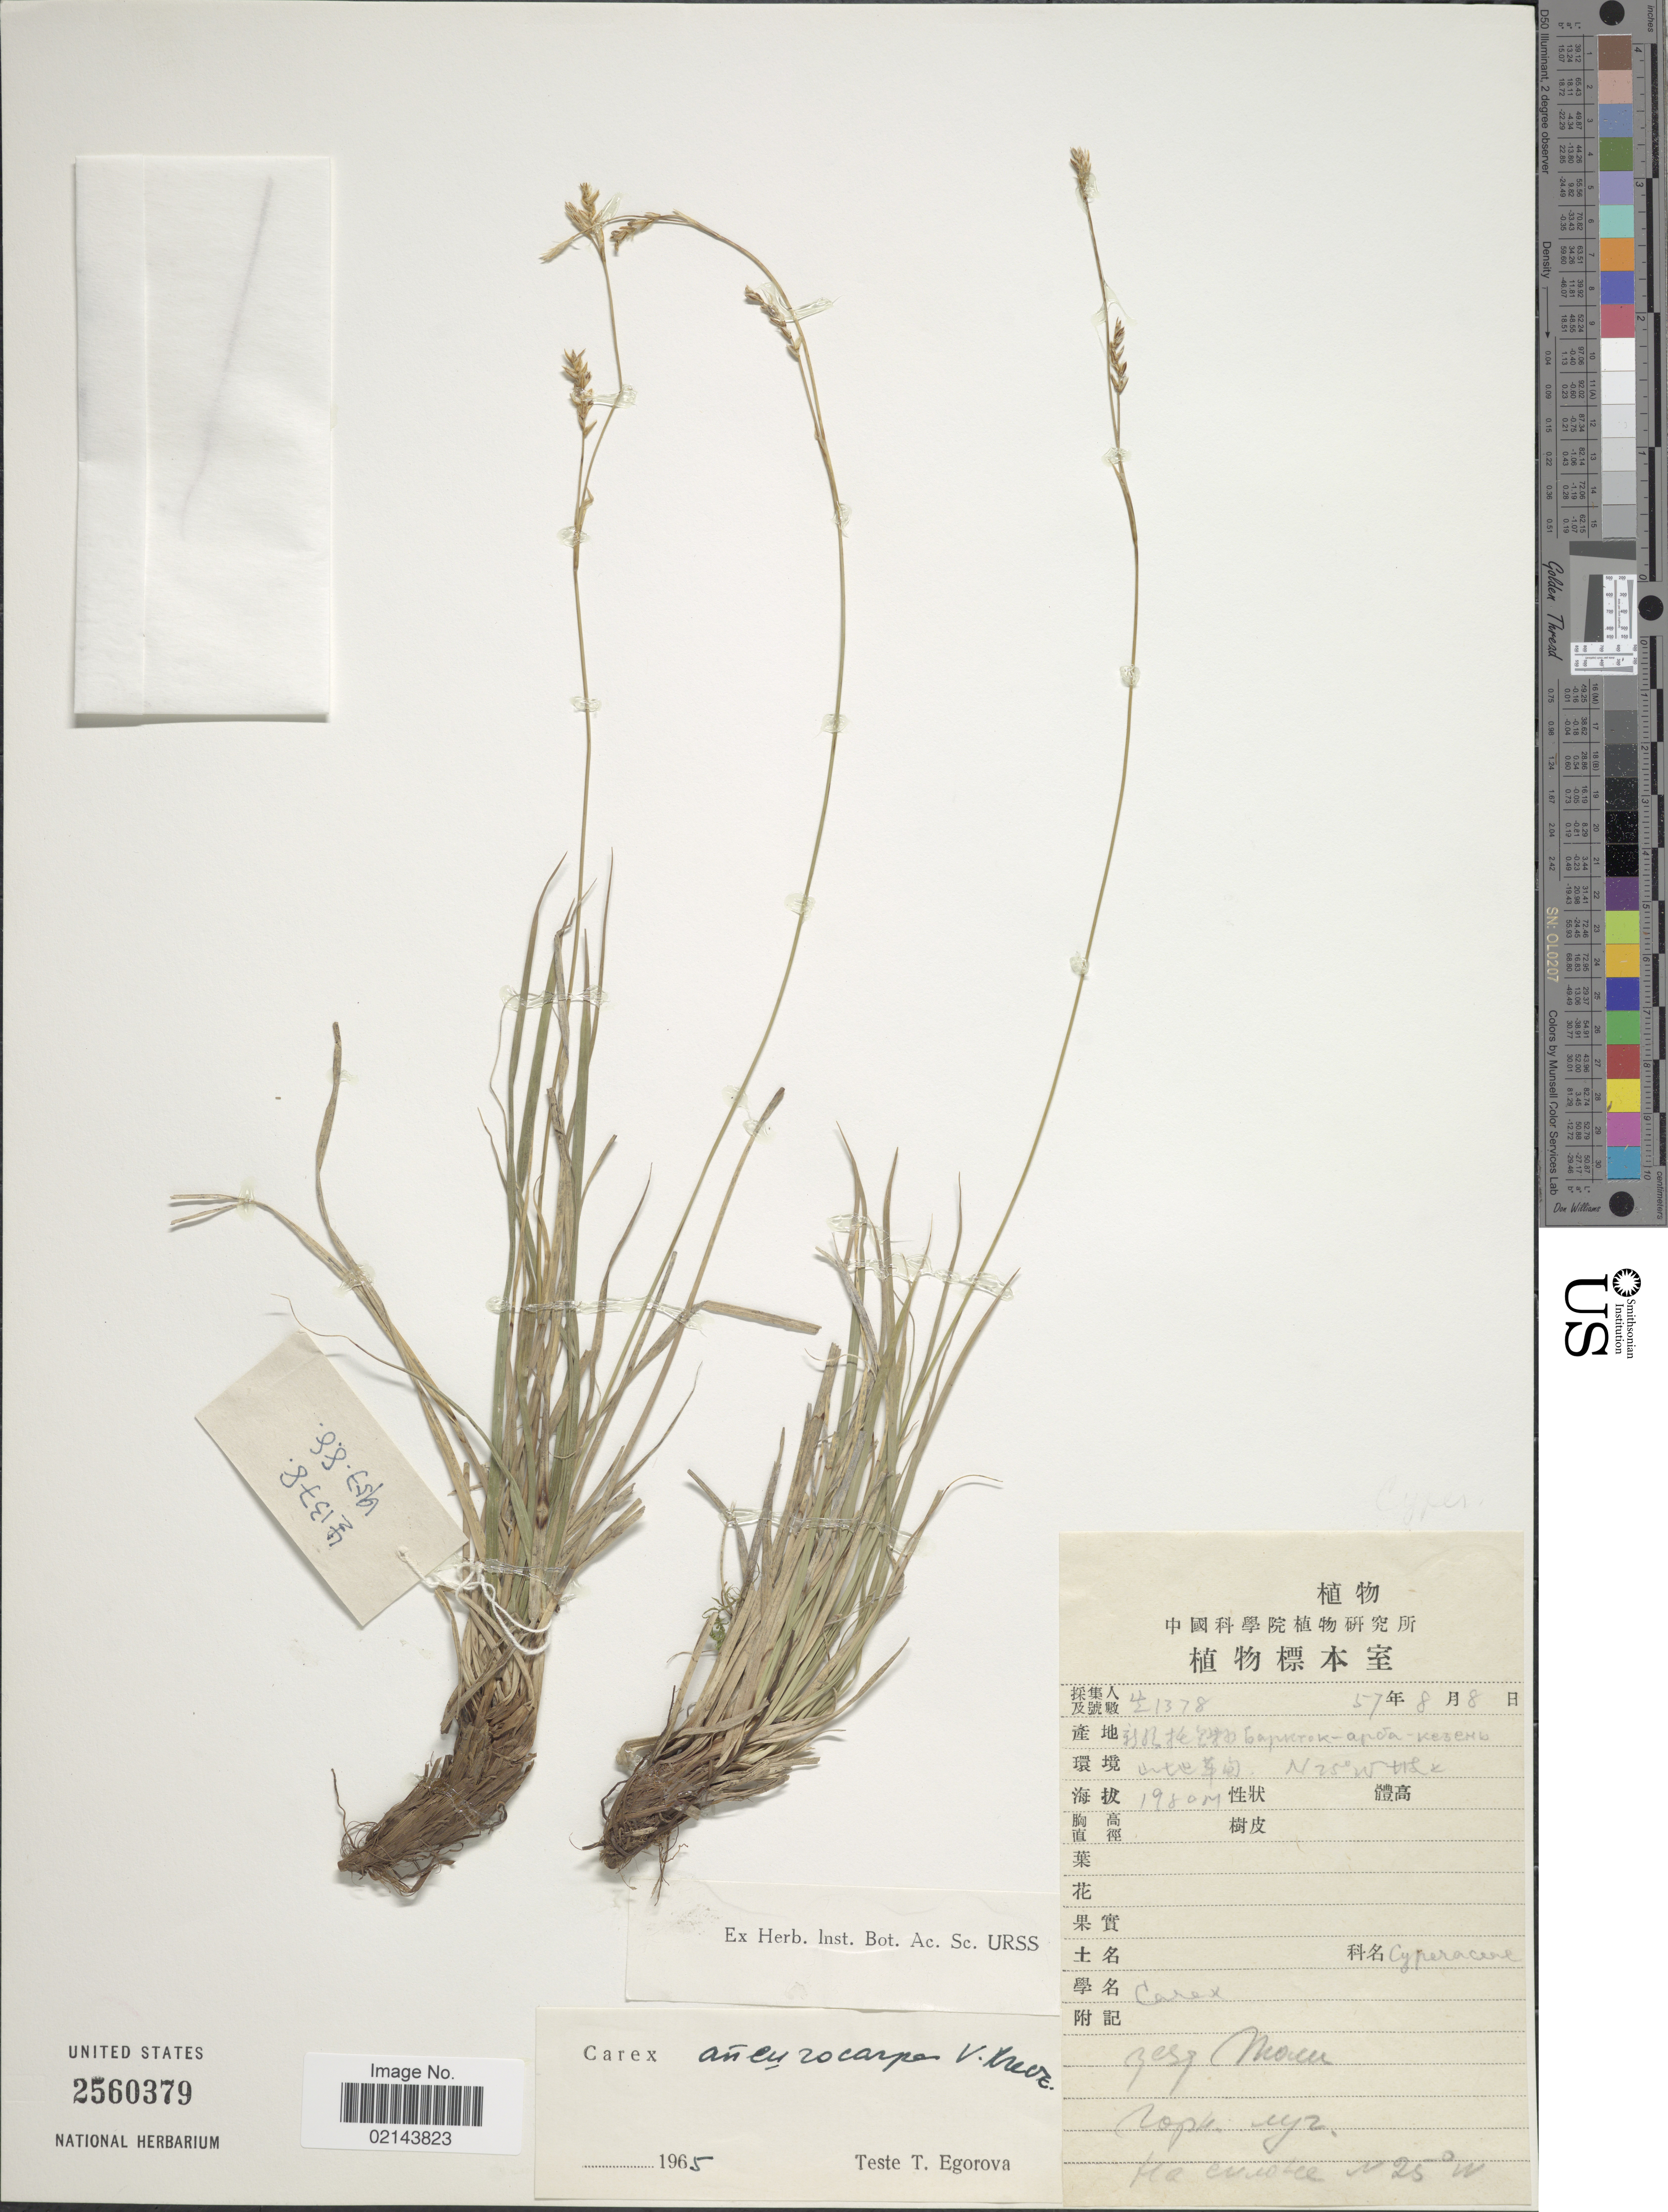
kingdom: Plantae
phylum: Tracheophyta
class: Liliopsida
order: Poales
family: Cyperaceae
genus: Carex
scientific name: Carex pediformis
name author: C.A. Mey.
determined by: Strong, Mark T., (BOT), Smithsonian Institution - National Museum of Natural History (UNITED STATES)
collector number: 1378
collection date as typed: Transcribed d/m/y: 8/8/57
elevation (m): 1980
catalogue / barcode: US 2560379